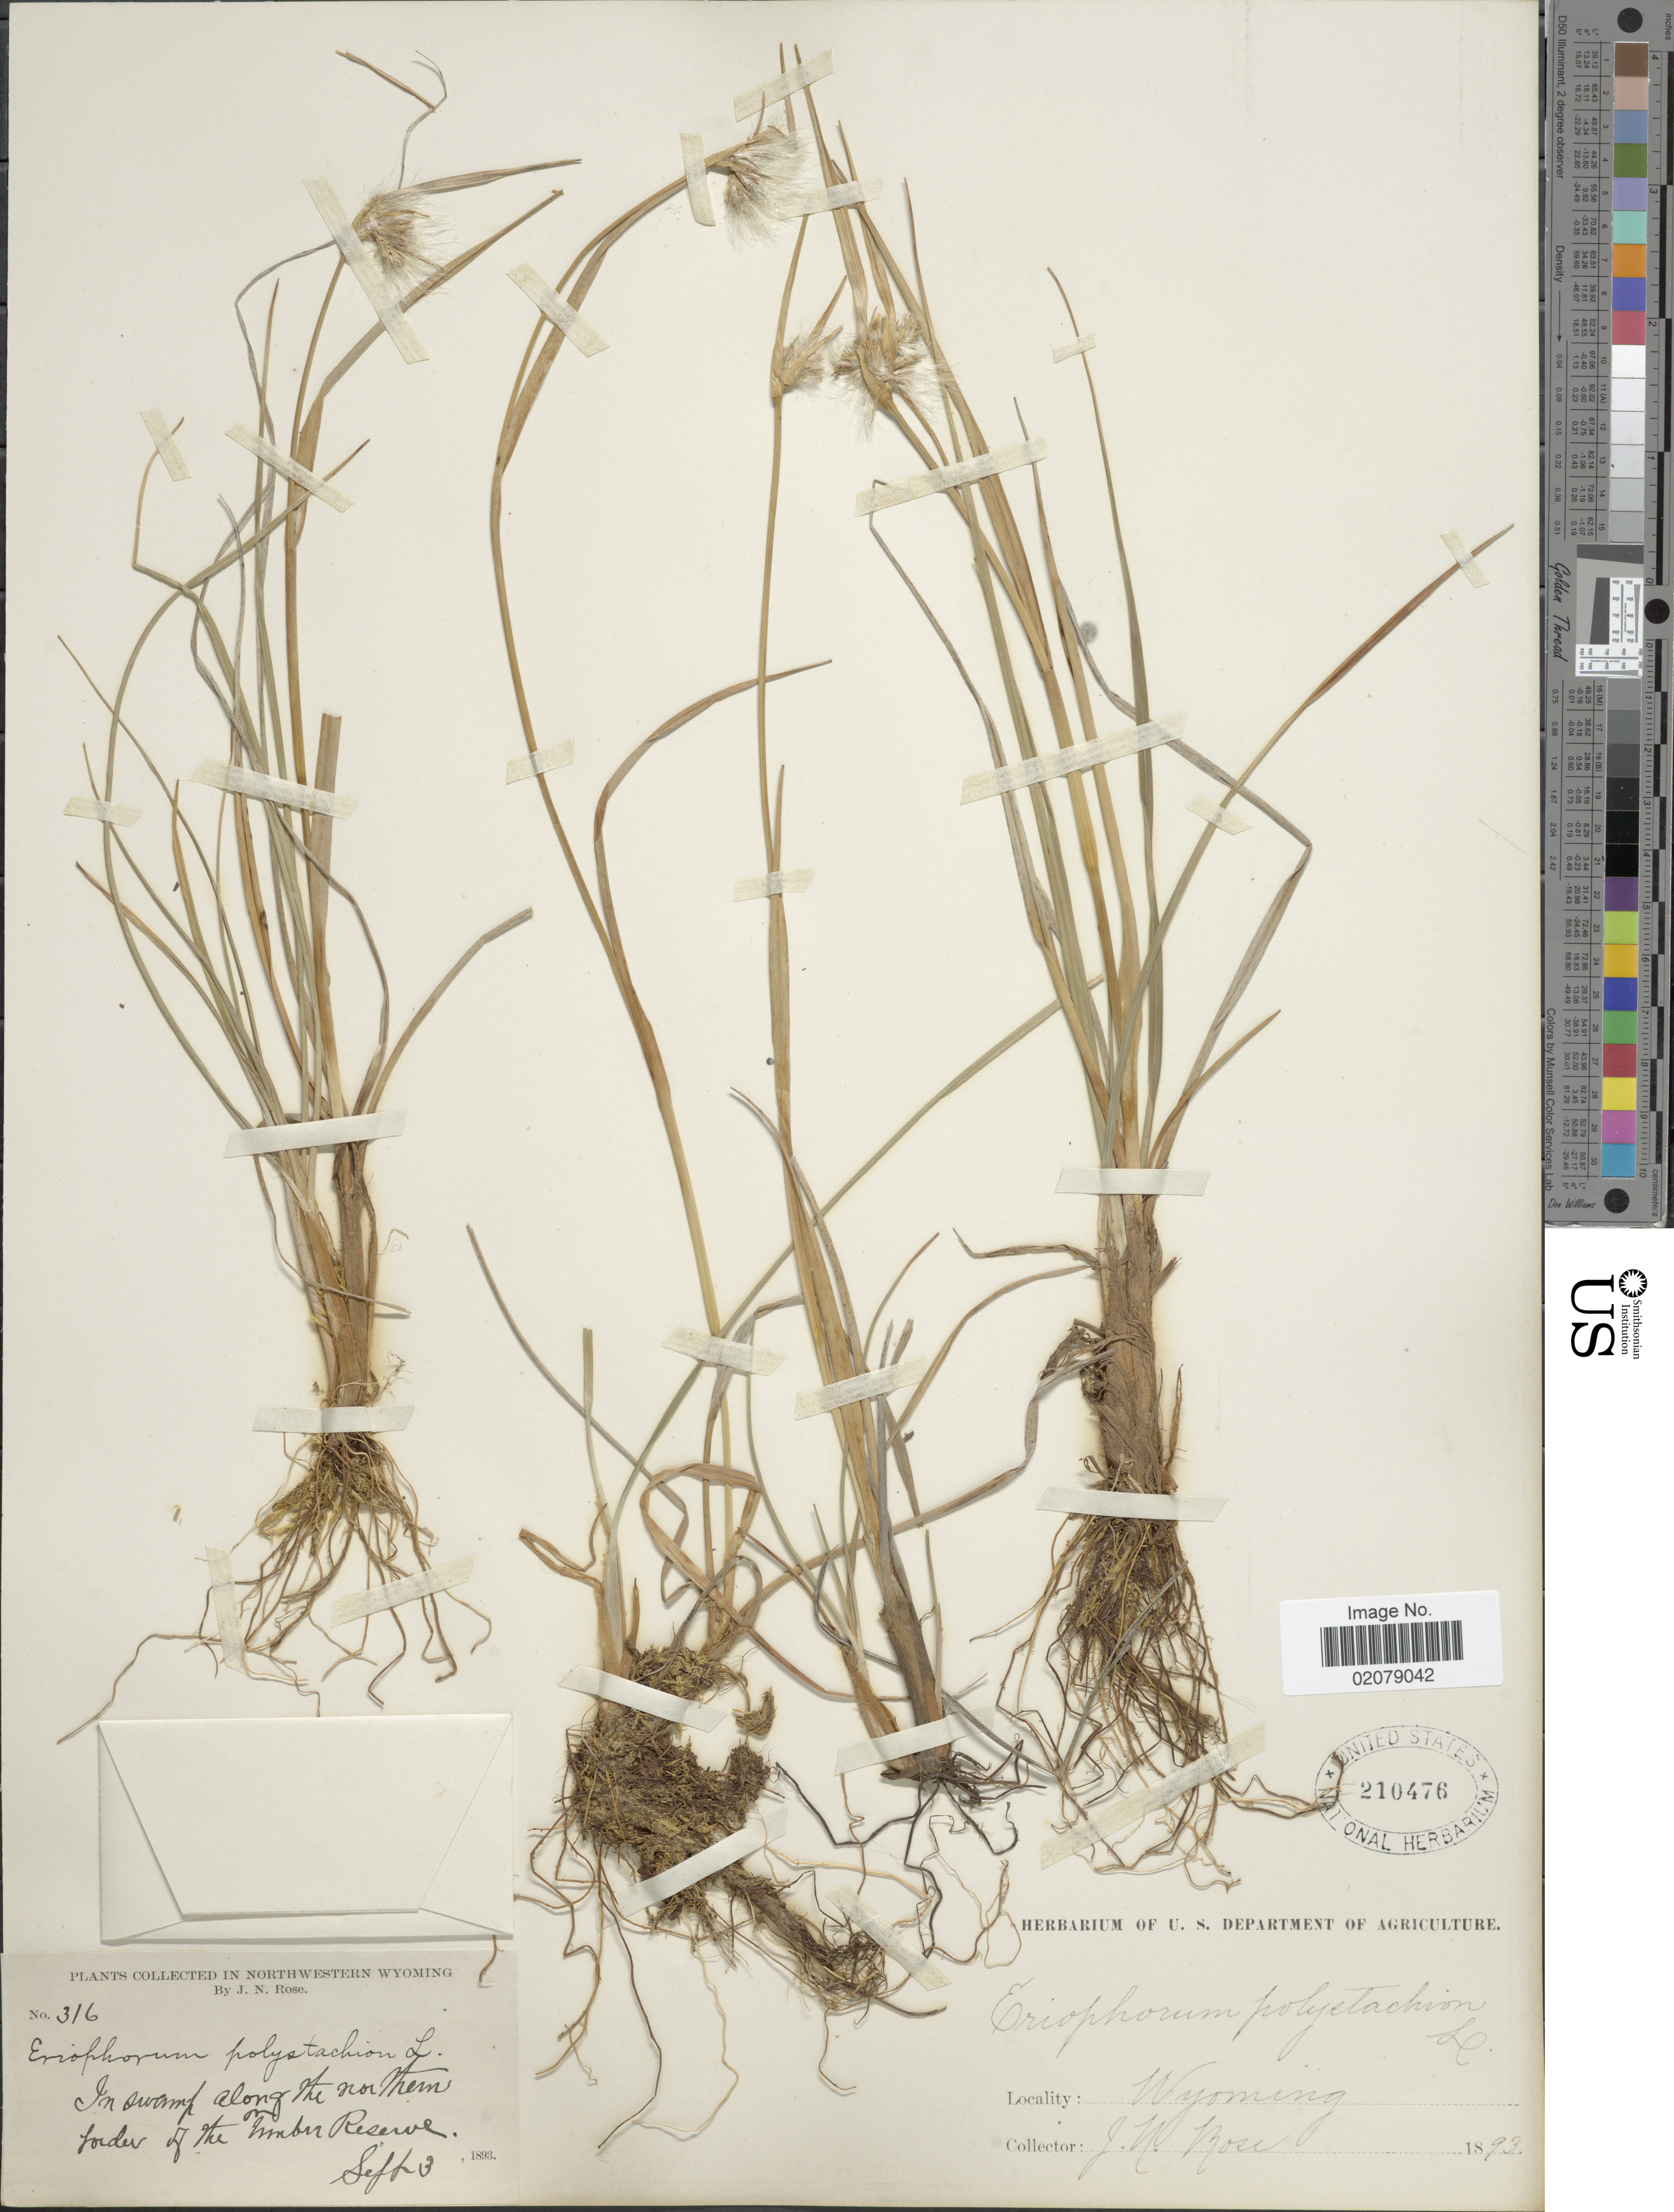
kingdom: Plantae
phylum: Tracheophyta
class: Liliopsida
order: Poales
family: Cyperaceae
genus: Eriophorum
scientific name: Eriophorum viridicarinatum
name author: (Englem.) Fernald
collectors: J. N. Rose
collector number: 316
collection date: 1893-09-03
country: United States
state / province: Wyoming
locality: In swamp along the northern border of the Member Reserve.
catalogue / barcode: US 210476